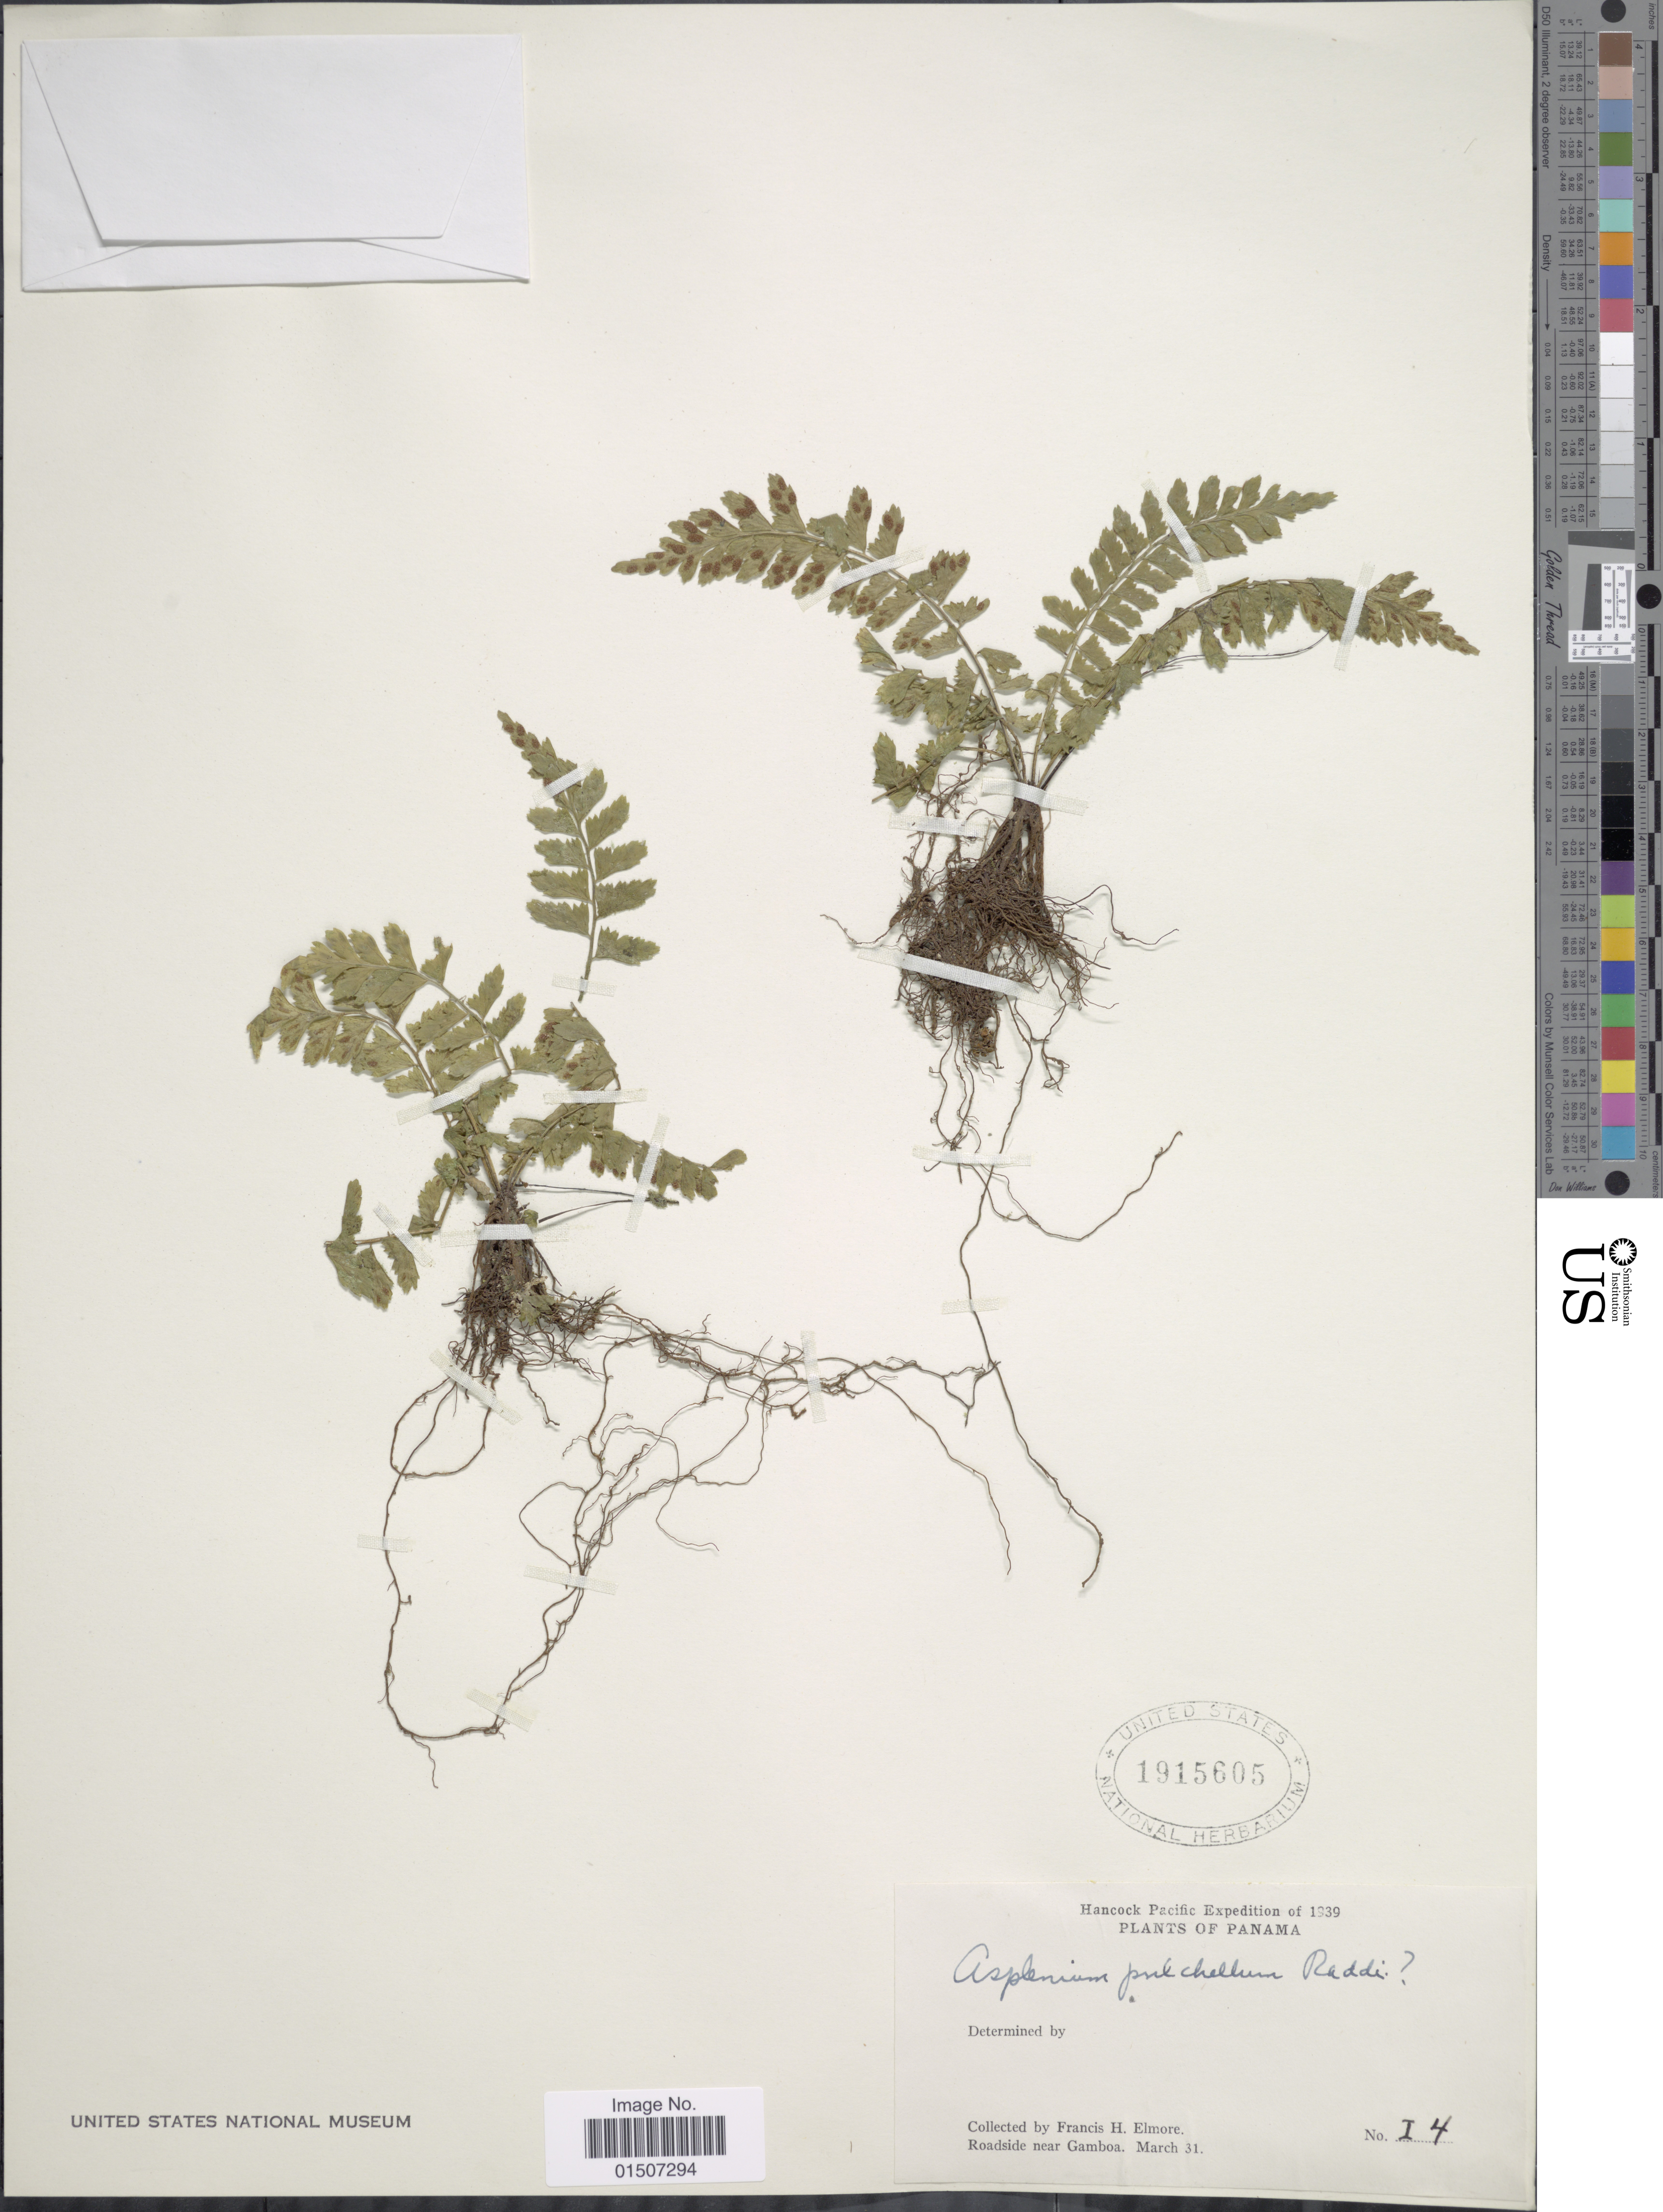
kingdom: Plantae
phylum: Tracheophyta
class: Polypodiopsida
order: Polypodiales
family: Aspleniaceae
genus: Asplenium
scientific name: Asplenium otites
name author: Link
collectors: F. H. Elmore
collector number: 14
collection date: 1939-03-31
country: Panama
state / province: Colón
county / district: Canal Zone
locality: Roadside near Gamboa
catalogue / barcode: US 1915605